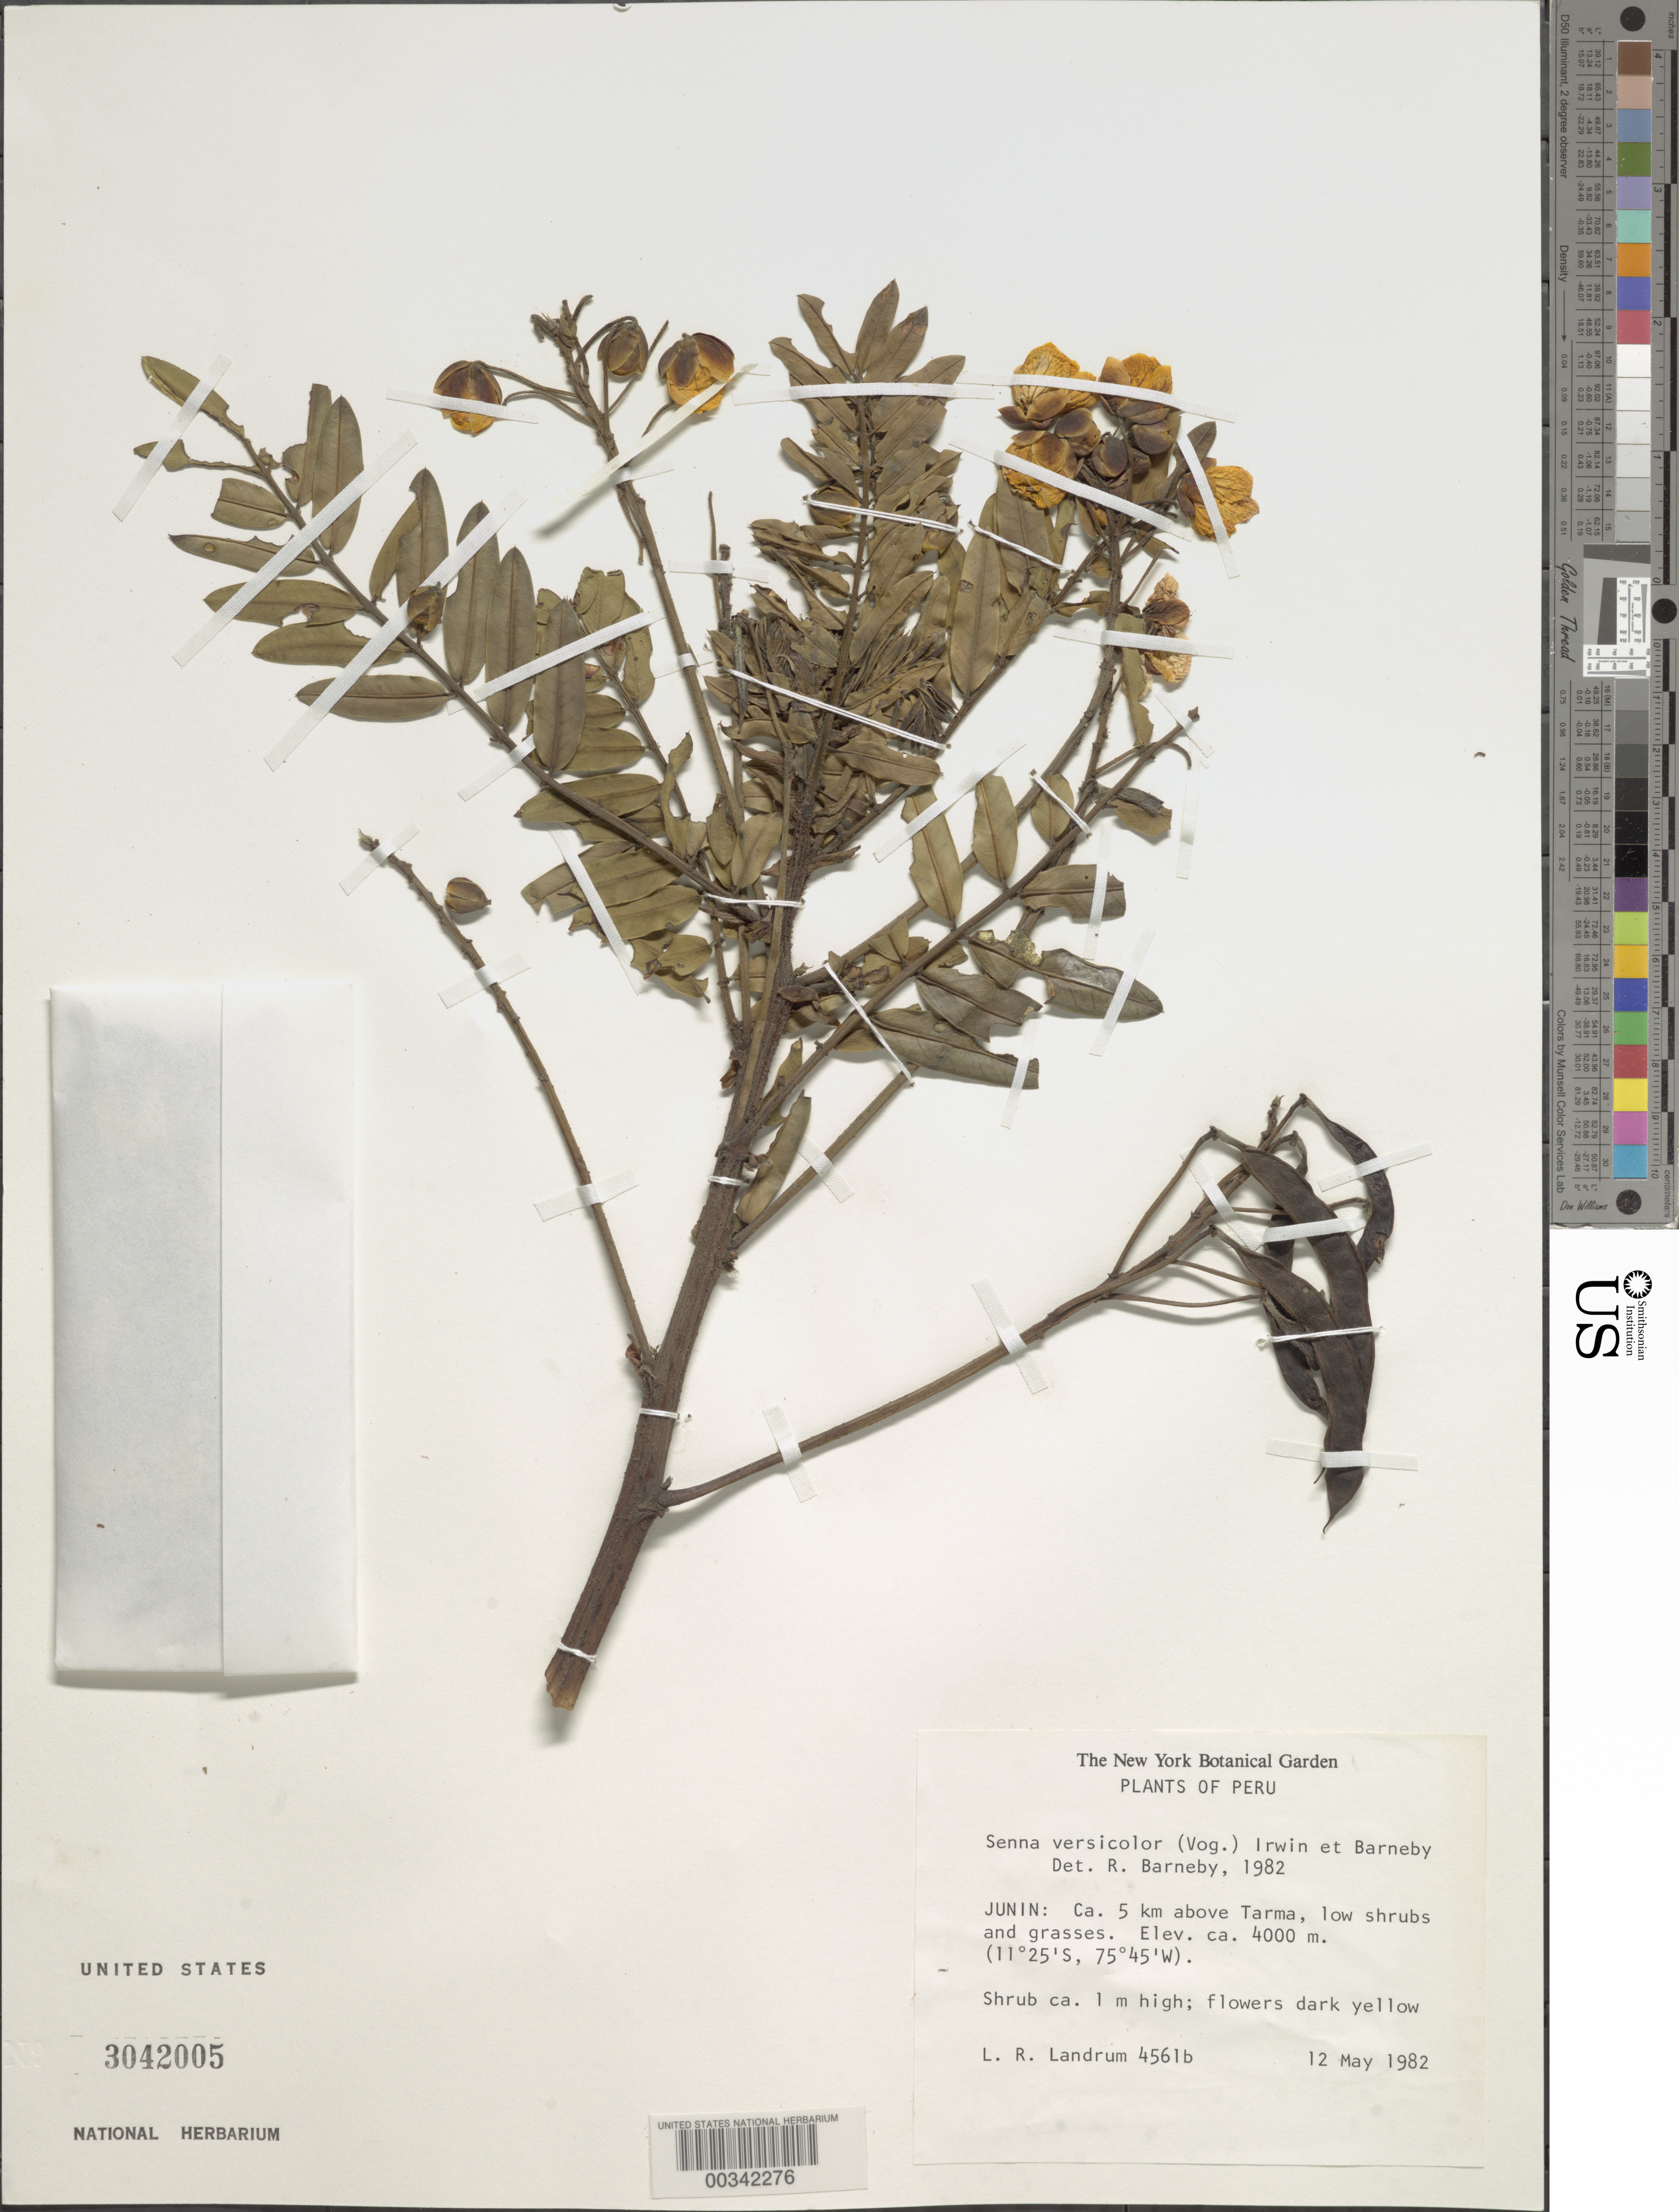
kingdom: Plantae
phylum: Tracheophyta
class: Magnoliopsida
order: Fabales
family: Fabaceae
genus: Senna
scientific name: Senna versicolor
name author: (Meyen ex Vogel) H.S. Irwin & Barneby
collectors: L. R. Landrum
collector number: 4516b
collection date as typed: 12 May 1982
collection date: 1982-05-12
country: Peru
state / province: Junín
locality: Ca 5 km above tarma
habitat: Low shrubs and grasses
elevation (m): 4000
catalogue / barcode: US 3042005